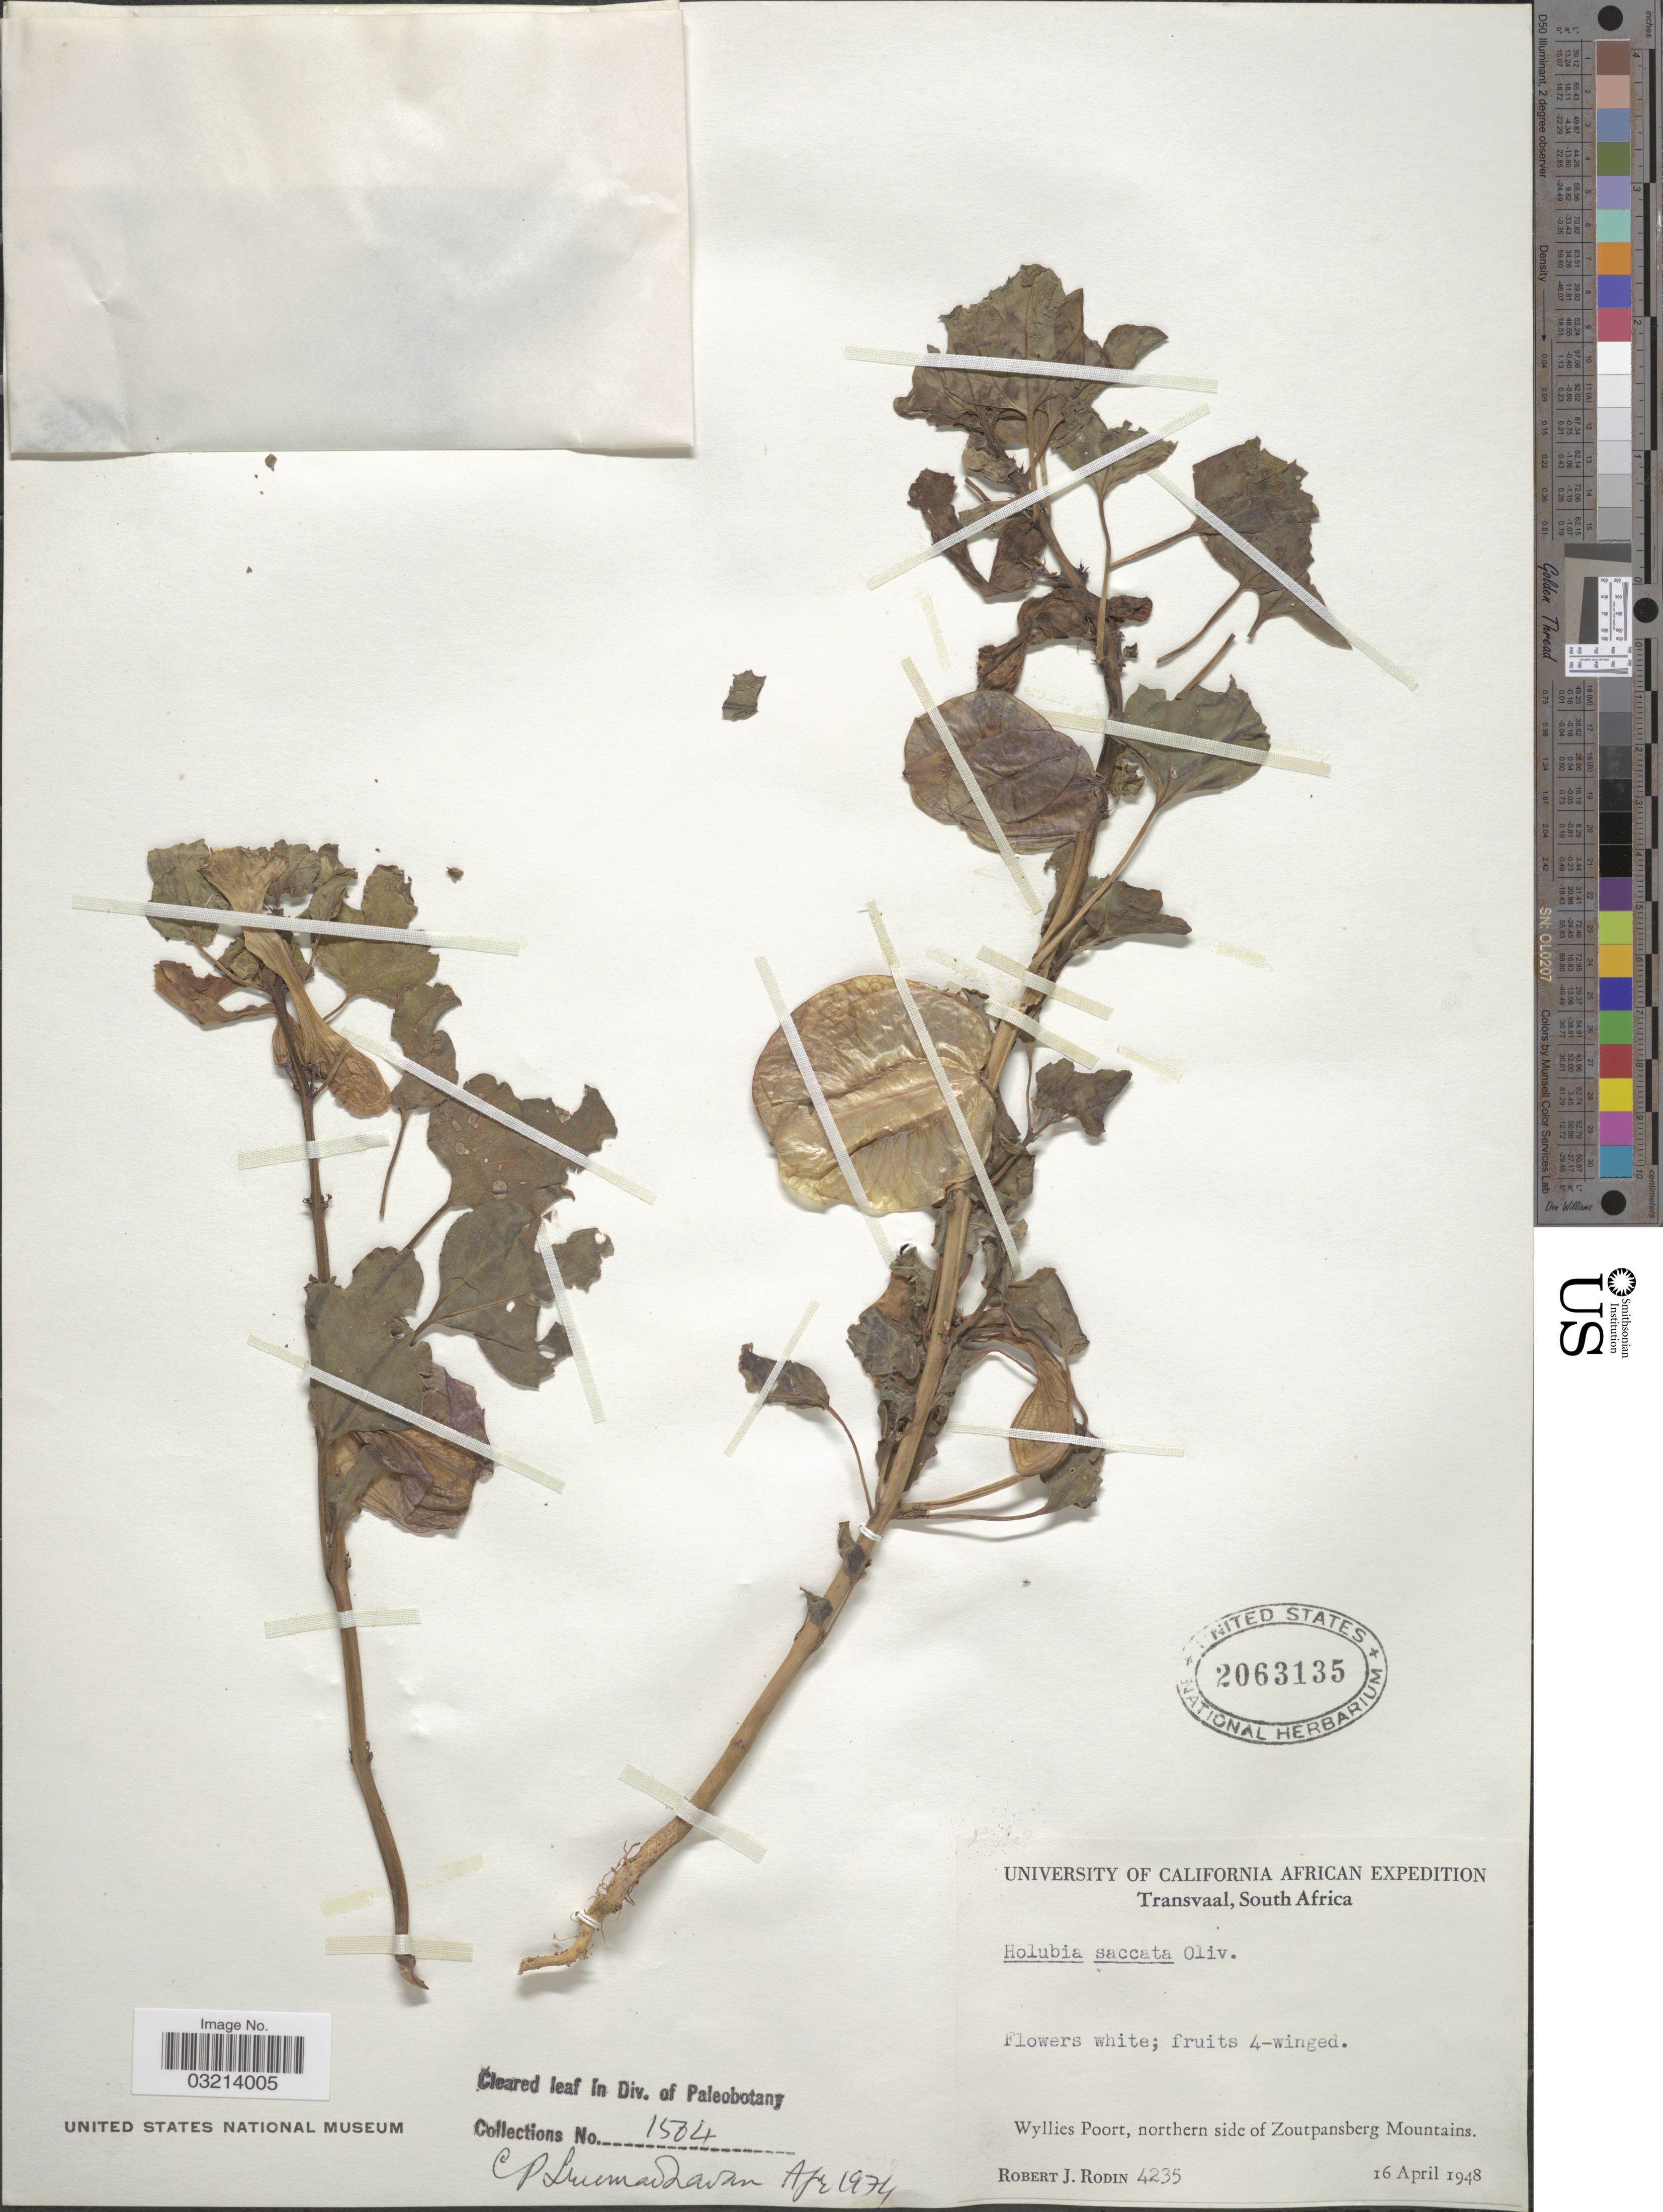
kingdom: Plantae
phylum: Tracheophyta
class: Magnoliopsida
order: Lamiales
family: Pedaliaceae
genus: Holubia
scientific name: Holubia saccata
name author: Oliv.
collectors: R. J. Rodin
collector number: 4235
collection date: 1948-04-16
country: South Africa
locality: Transvaal. Wyllies Poort, northern side of Zoutpansberg Mountains.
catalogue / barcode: US 2063135